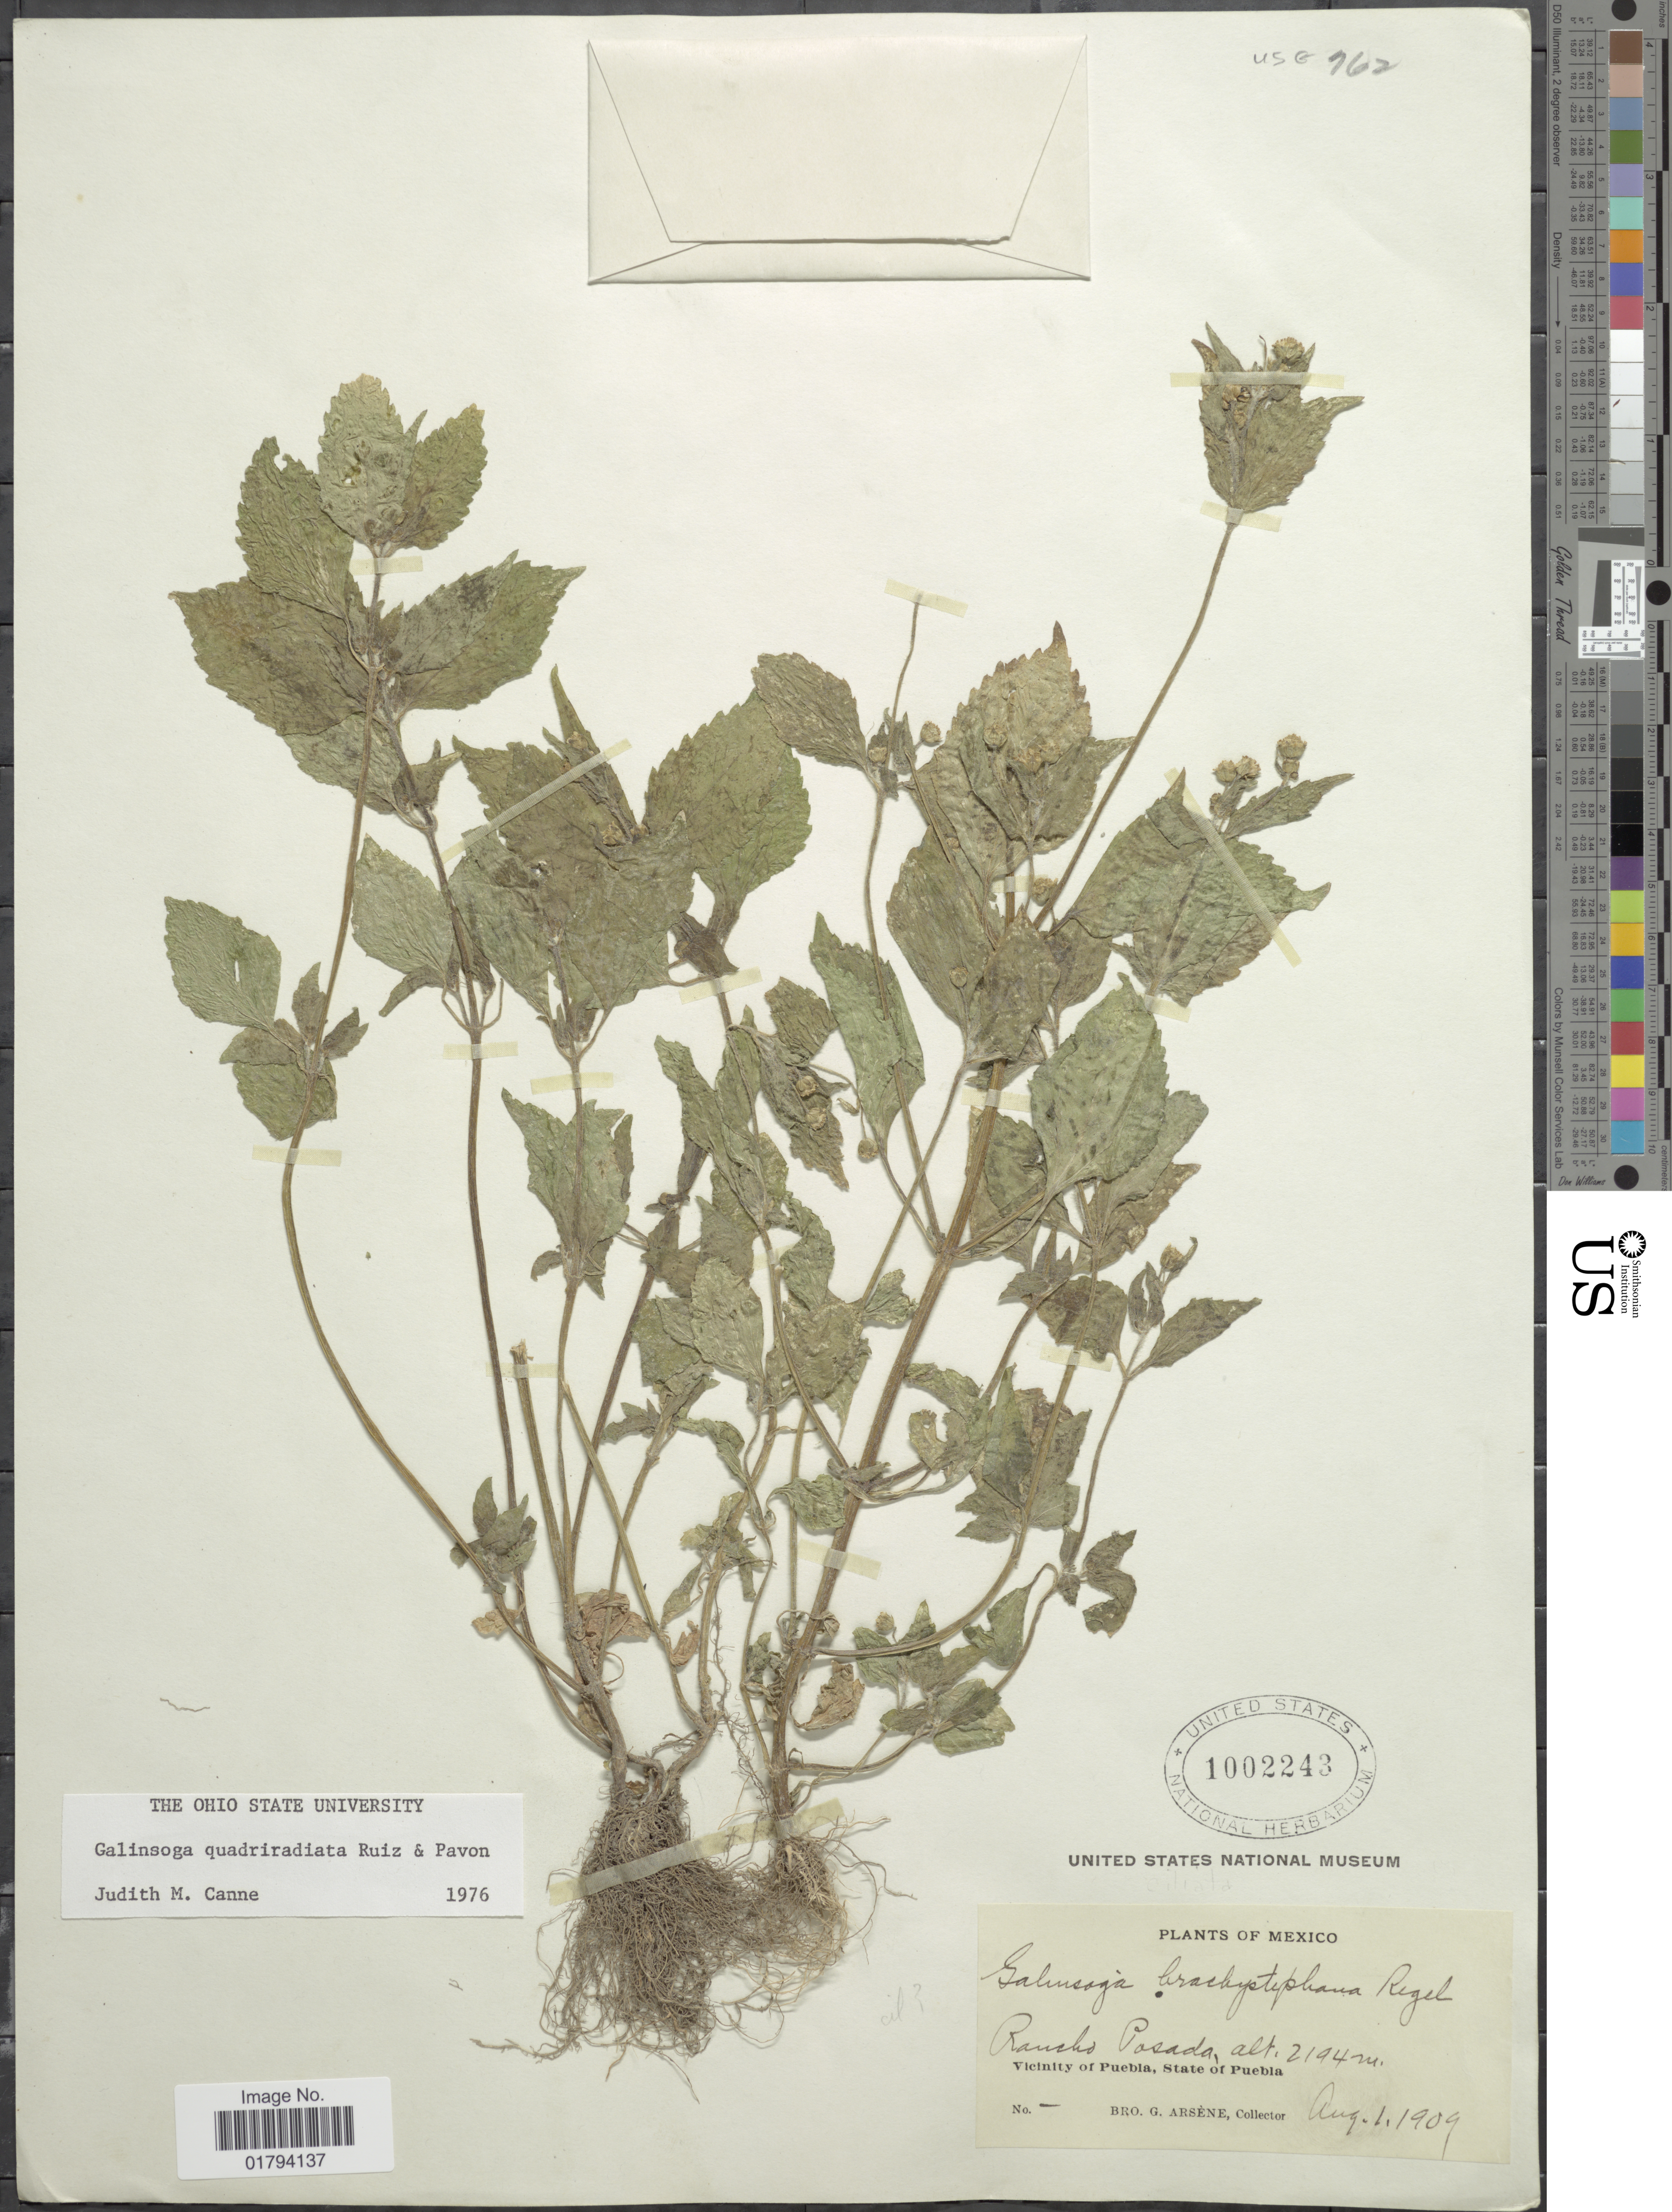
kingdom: Plantae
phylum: Tracheophyta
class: Magnoliopsida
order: Asterales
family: Asteraceae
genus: Galinsoga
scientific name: Galinsoga quadriradiata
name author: Ruiz & Pav.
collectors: Bro. G. Arsène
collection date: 1909-08-01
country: Mexico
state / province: Puebla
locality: Rancho Posada, vicinity of Puebla.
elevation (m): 2194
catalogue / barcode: US 1002243